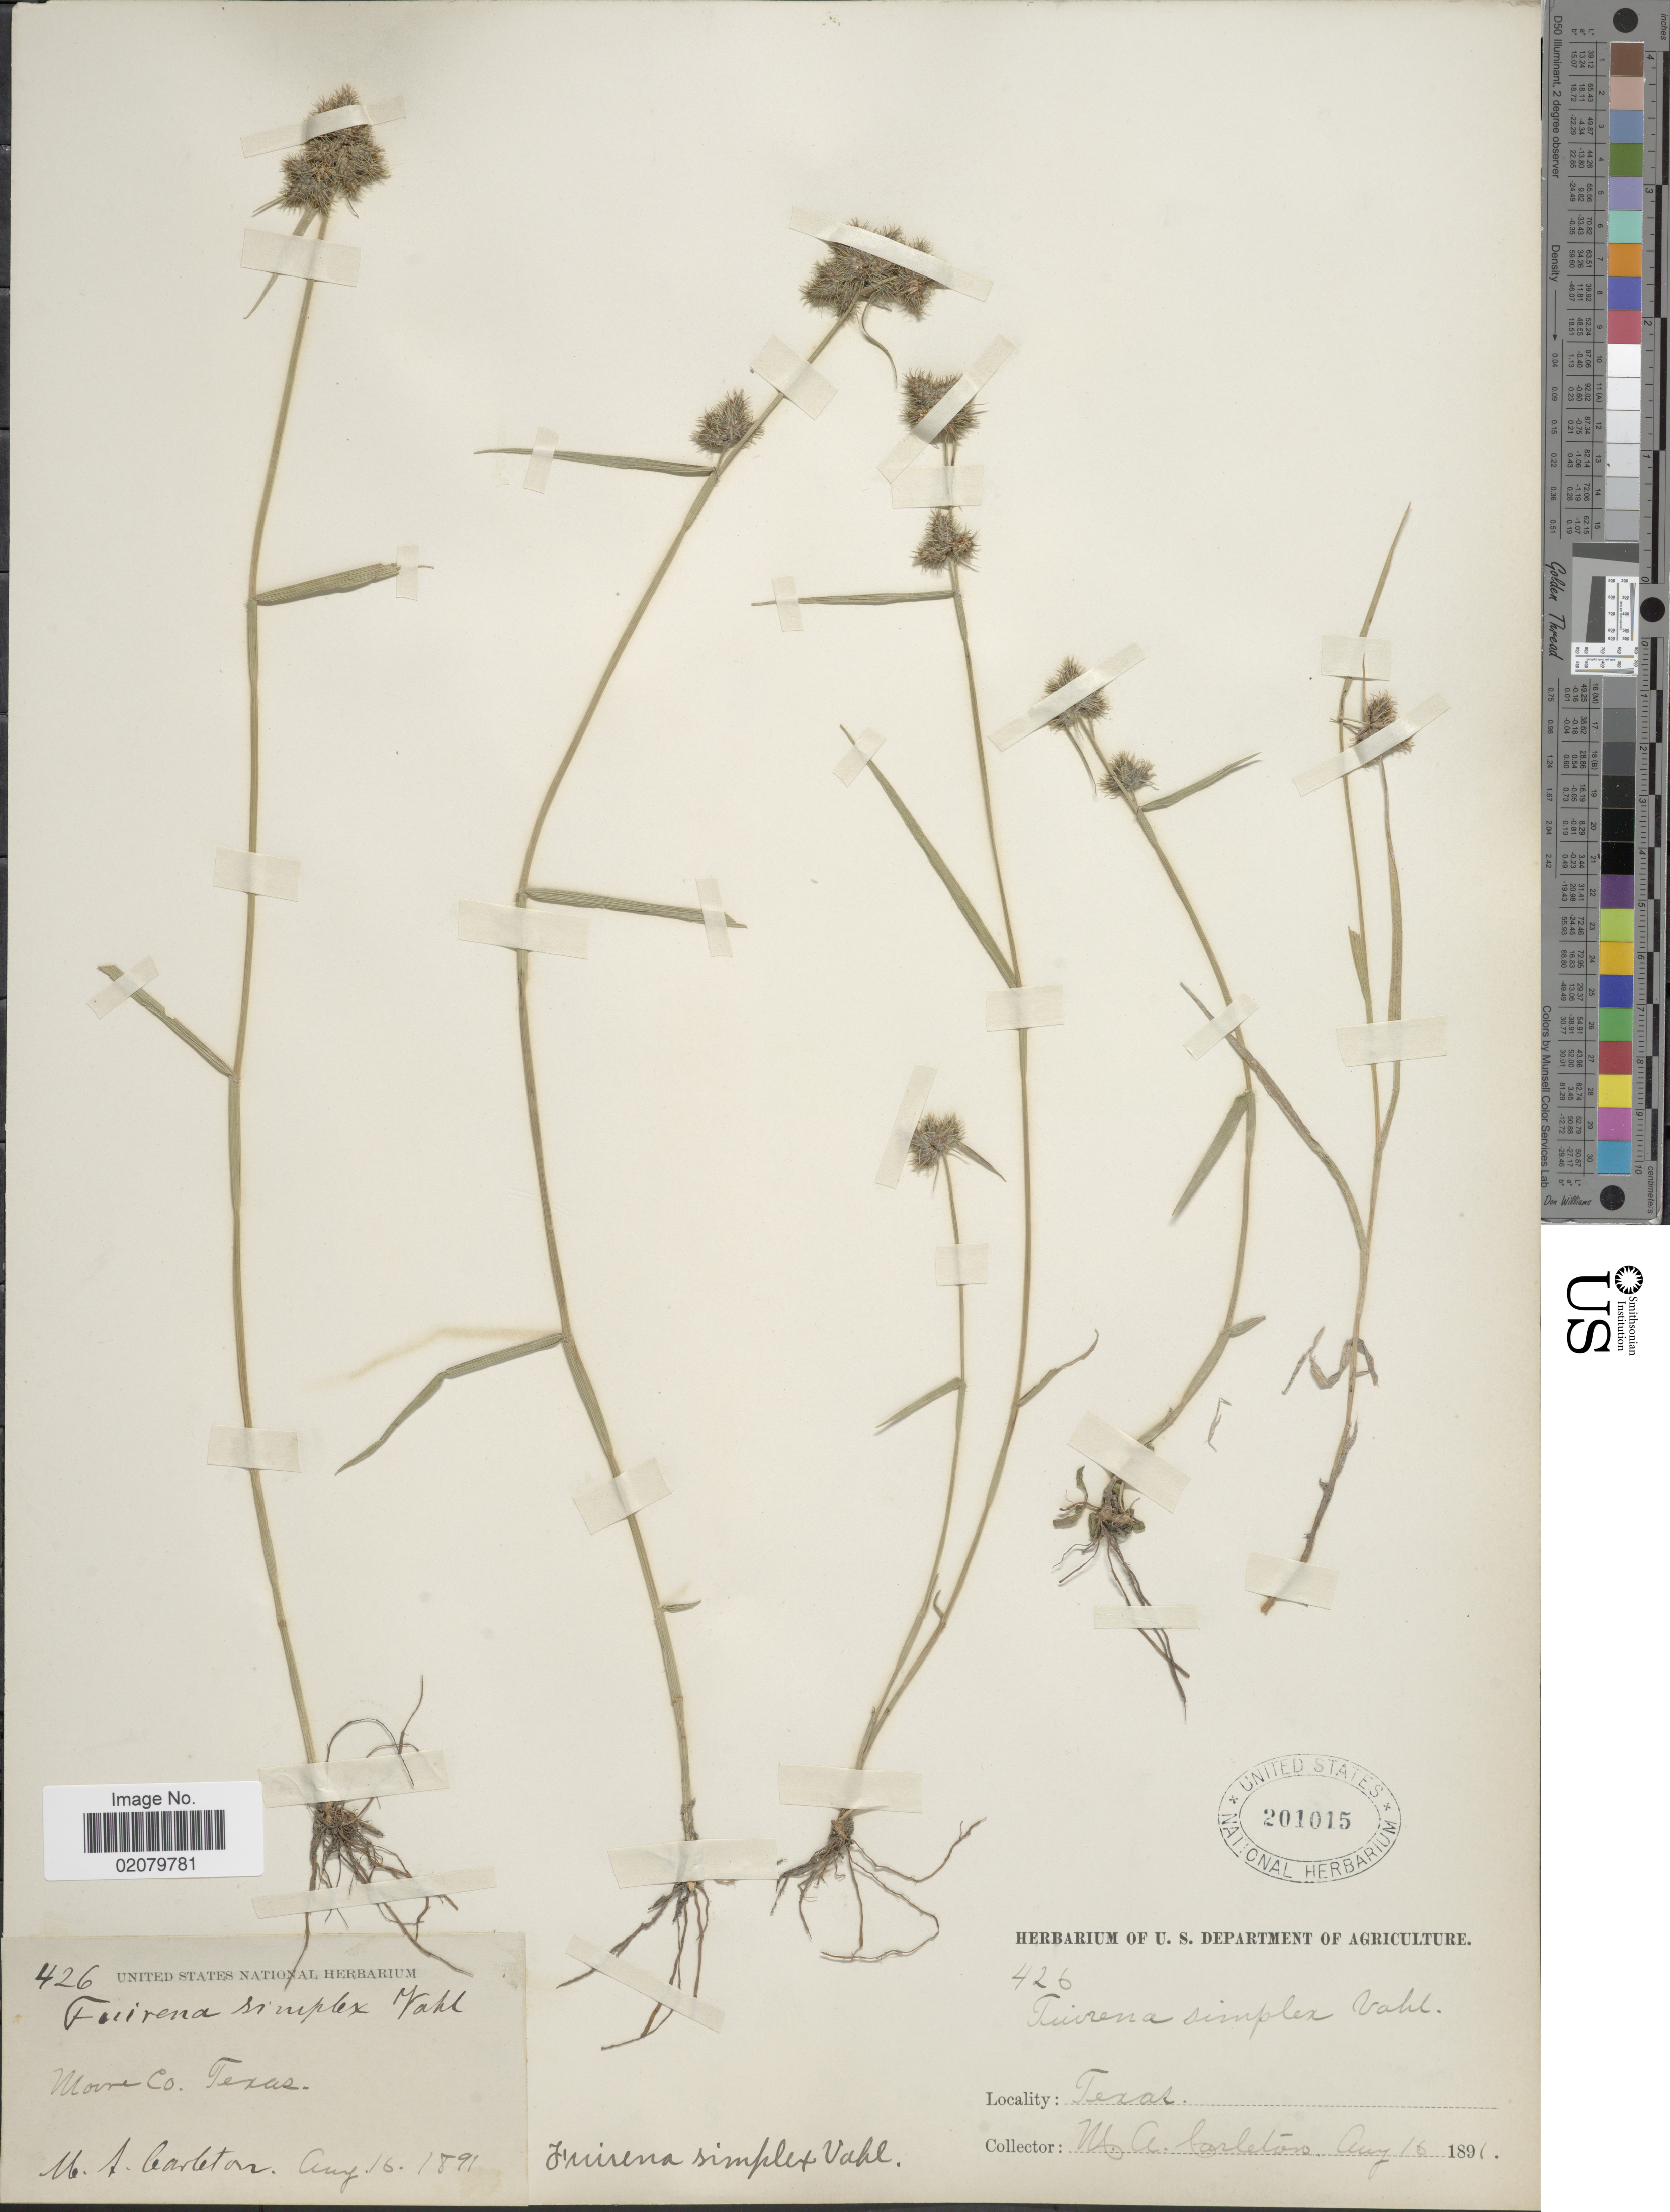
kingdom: Plantae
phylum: Tracheophyta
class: Liliopsida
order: Poales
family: Cyperaceae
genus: Fuirena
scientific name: Fuirena simplex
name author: Vahl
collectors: M. A. Carleton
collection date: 1891-08-16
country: United States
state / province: Texas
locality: Moore Co.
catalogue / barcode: US 201015